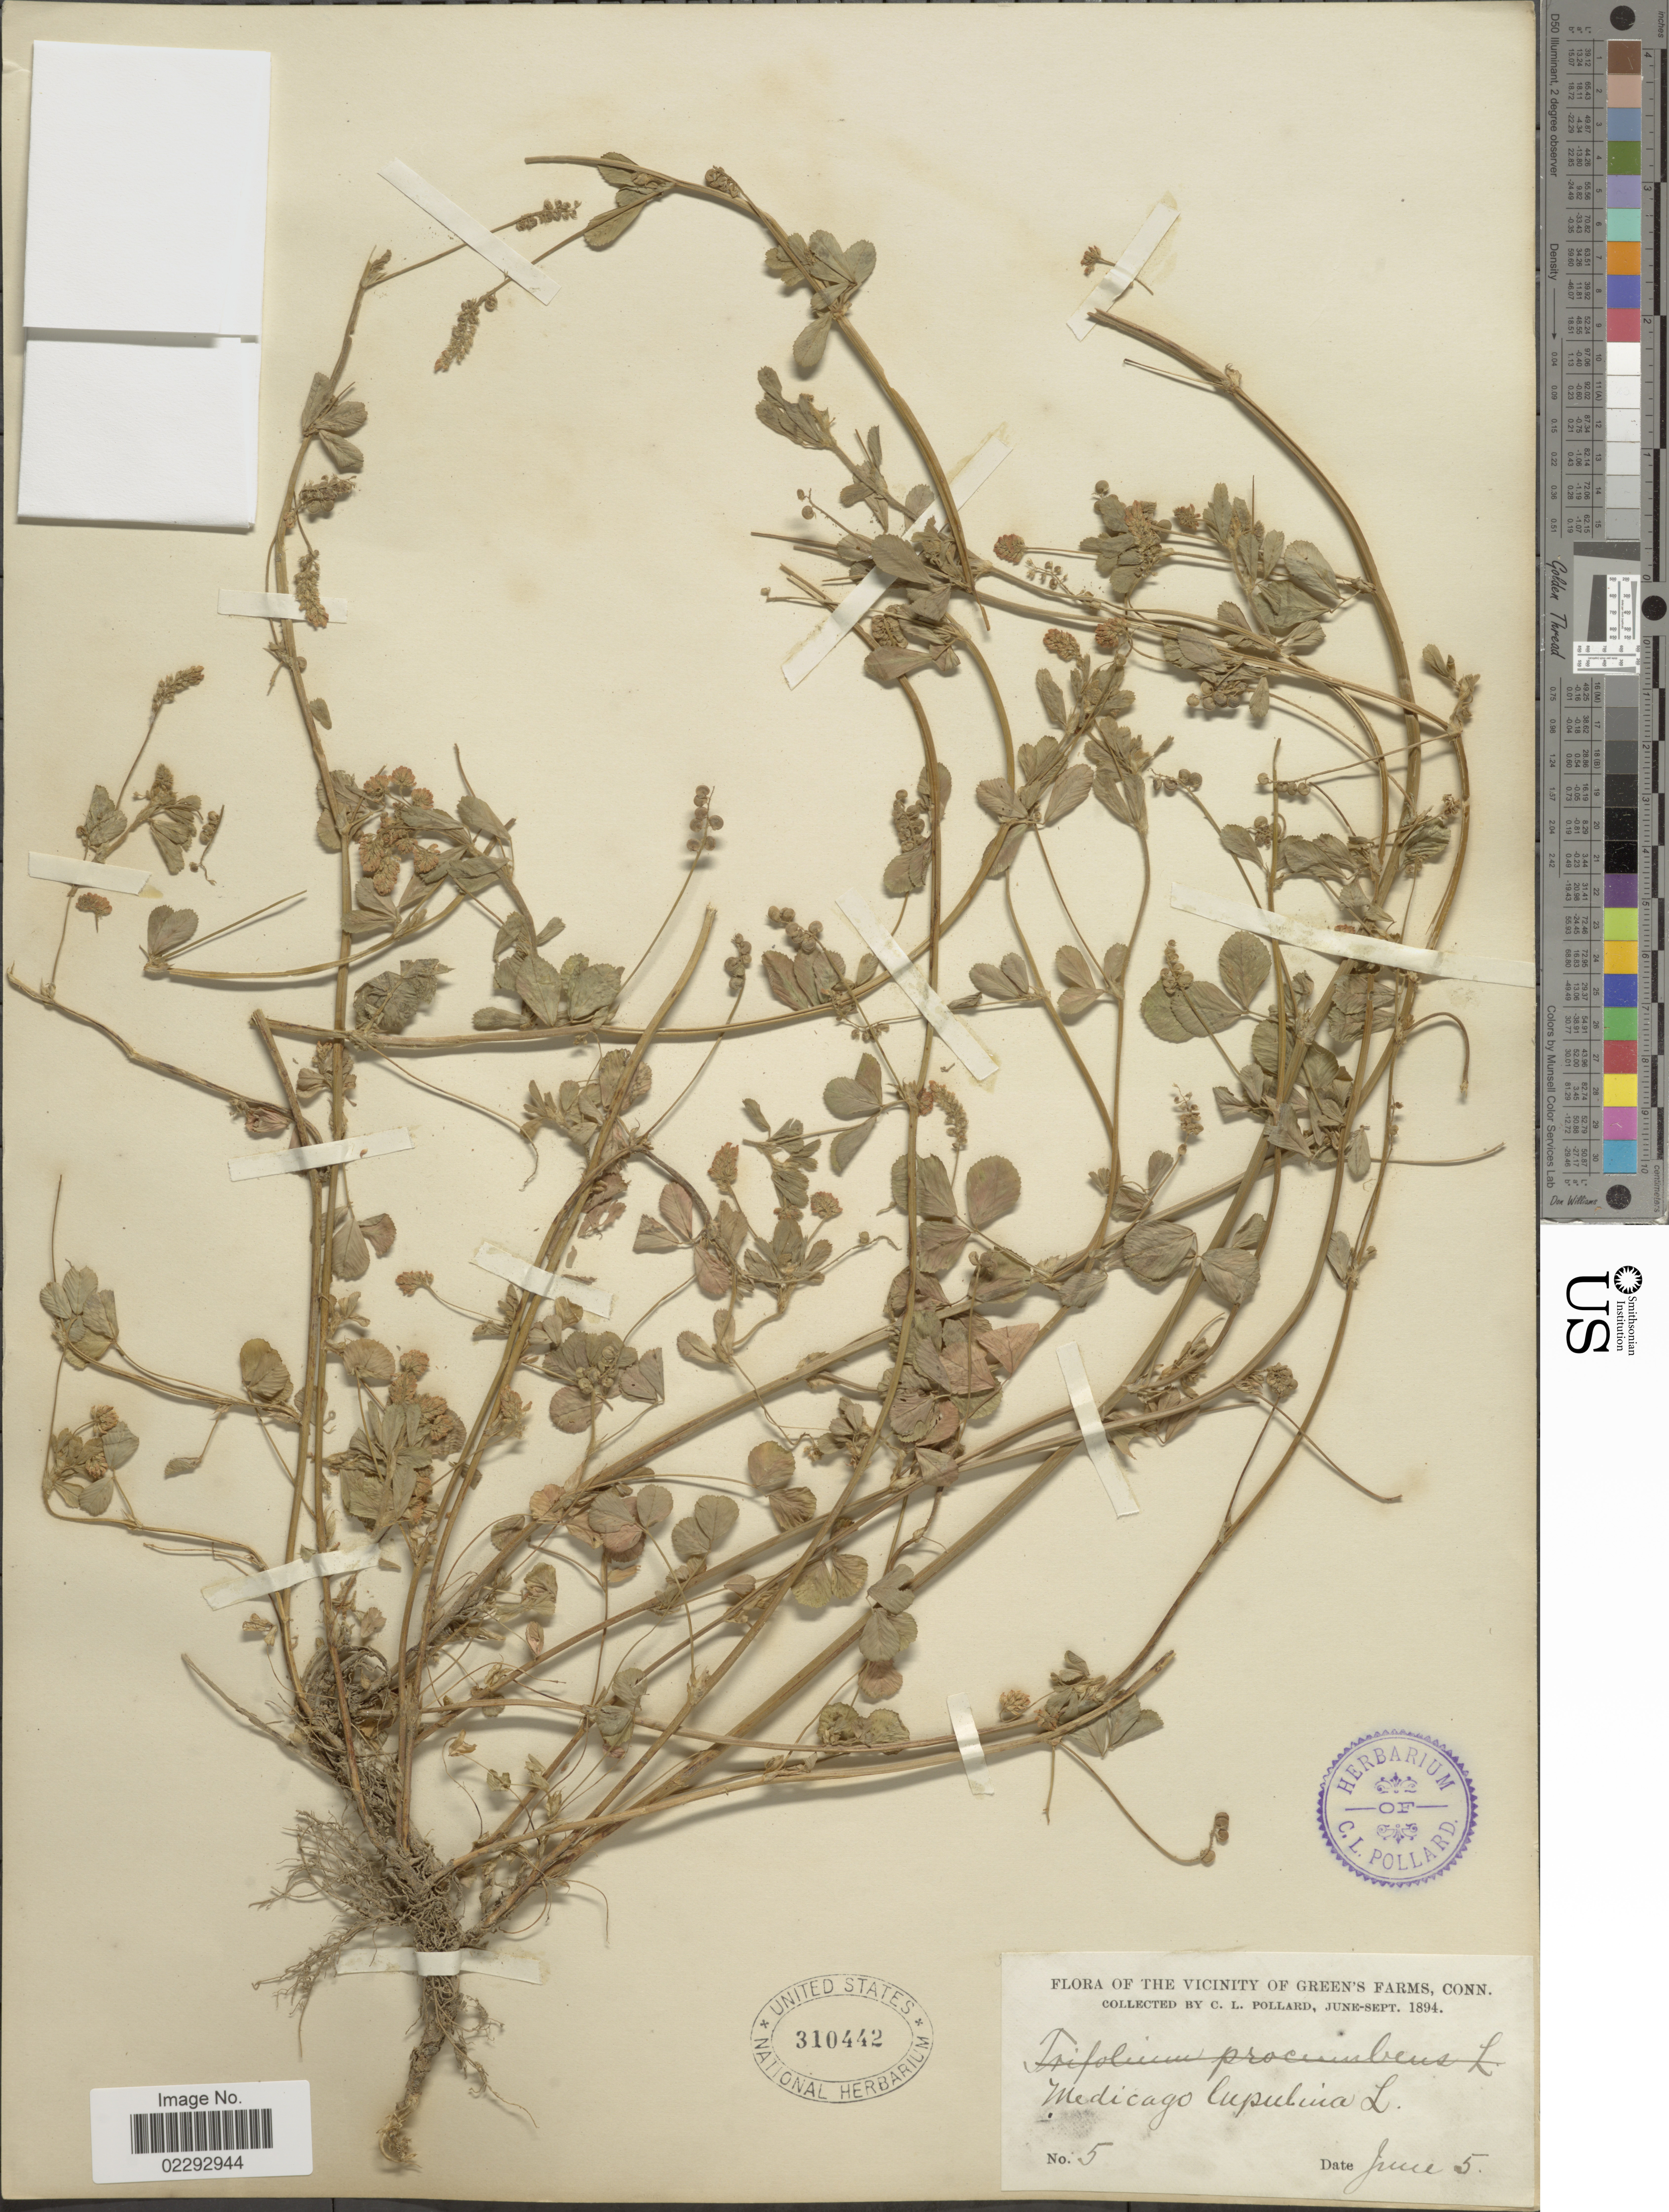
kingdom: Plantae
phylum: Tracheophyta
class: Magnoliopsida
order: Fabales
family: Fabaceae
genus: Medicago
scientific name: Medicago lupulina var. lupulina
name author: L.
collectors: C. L. Pollard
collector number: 5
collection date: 1894-06-05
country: United States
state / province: Connecticut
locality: Vicinity of Green's farms, Conn.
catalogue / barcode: US 310442